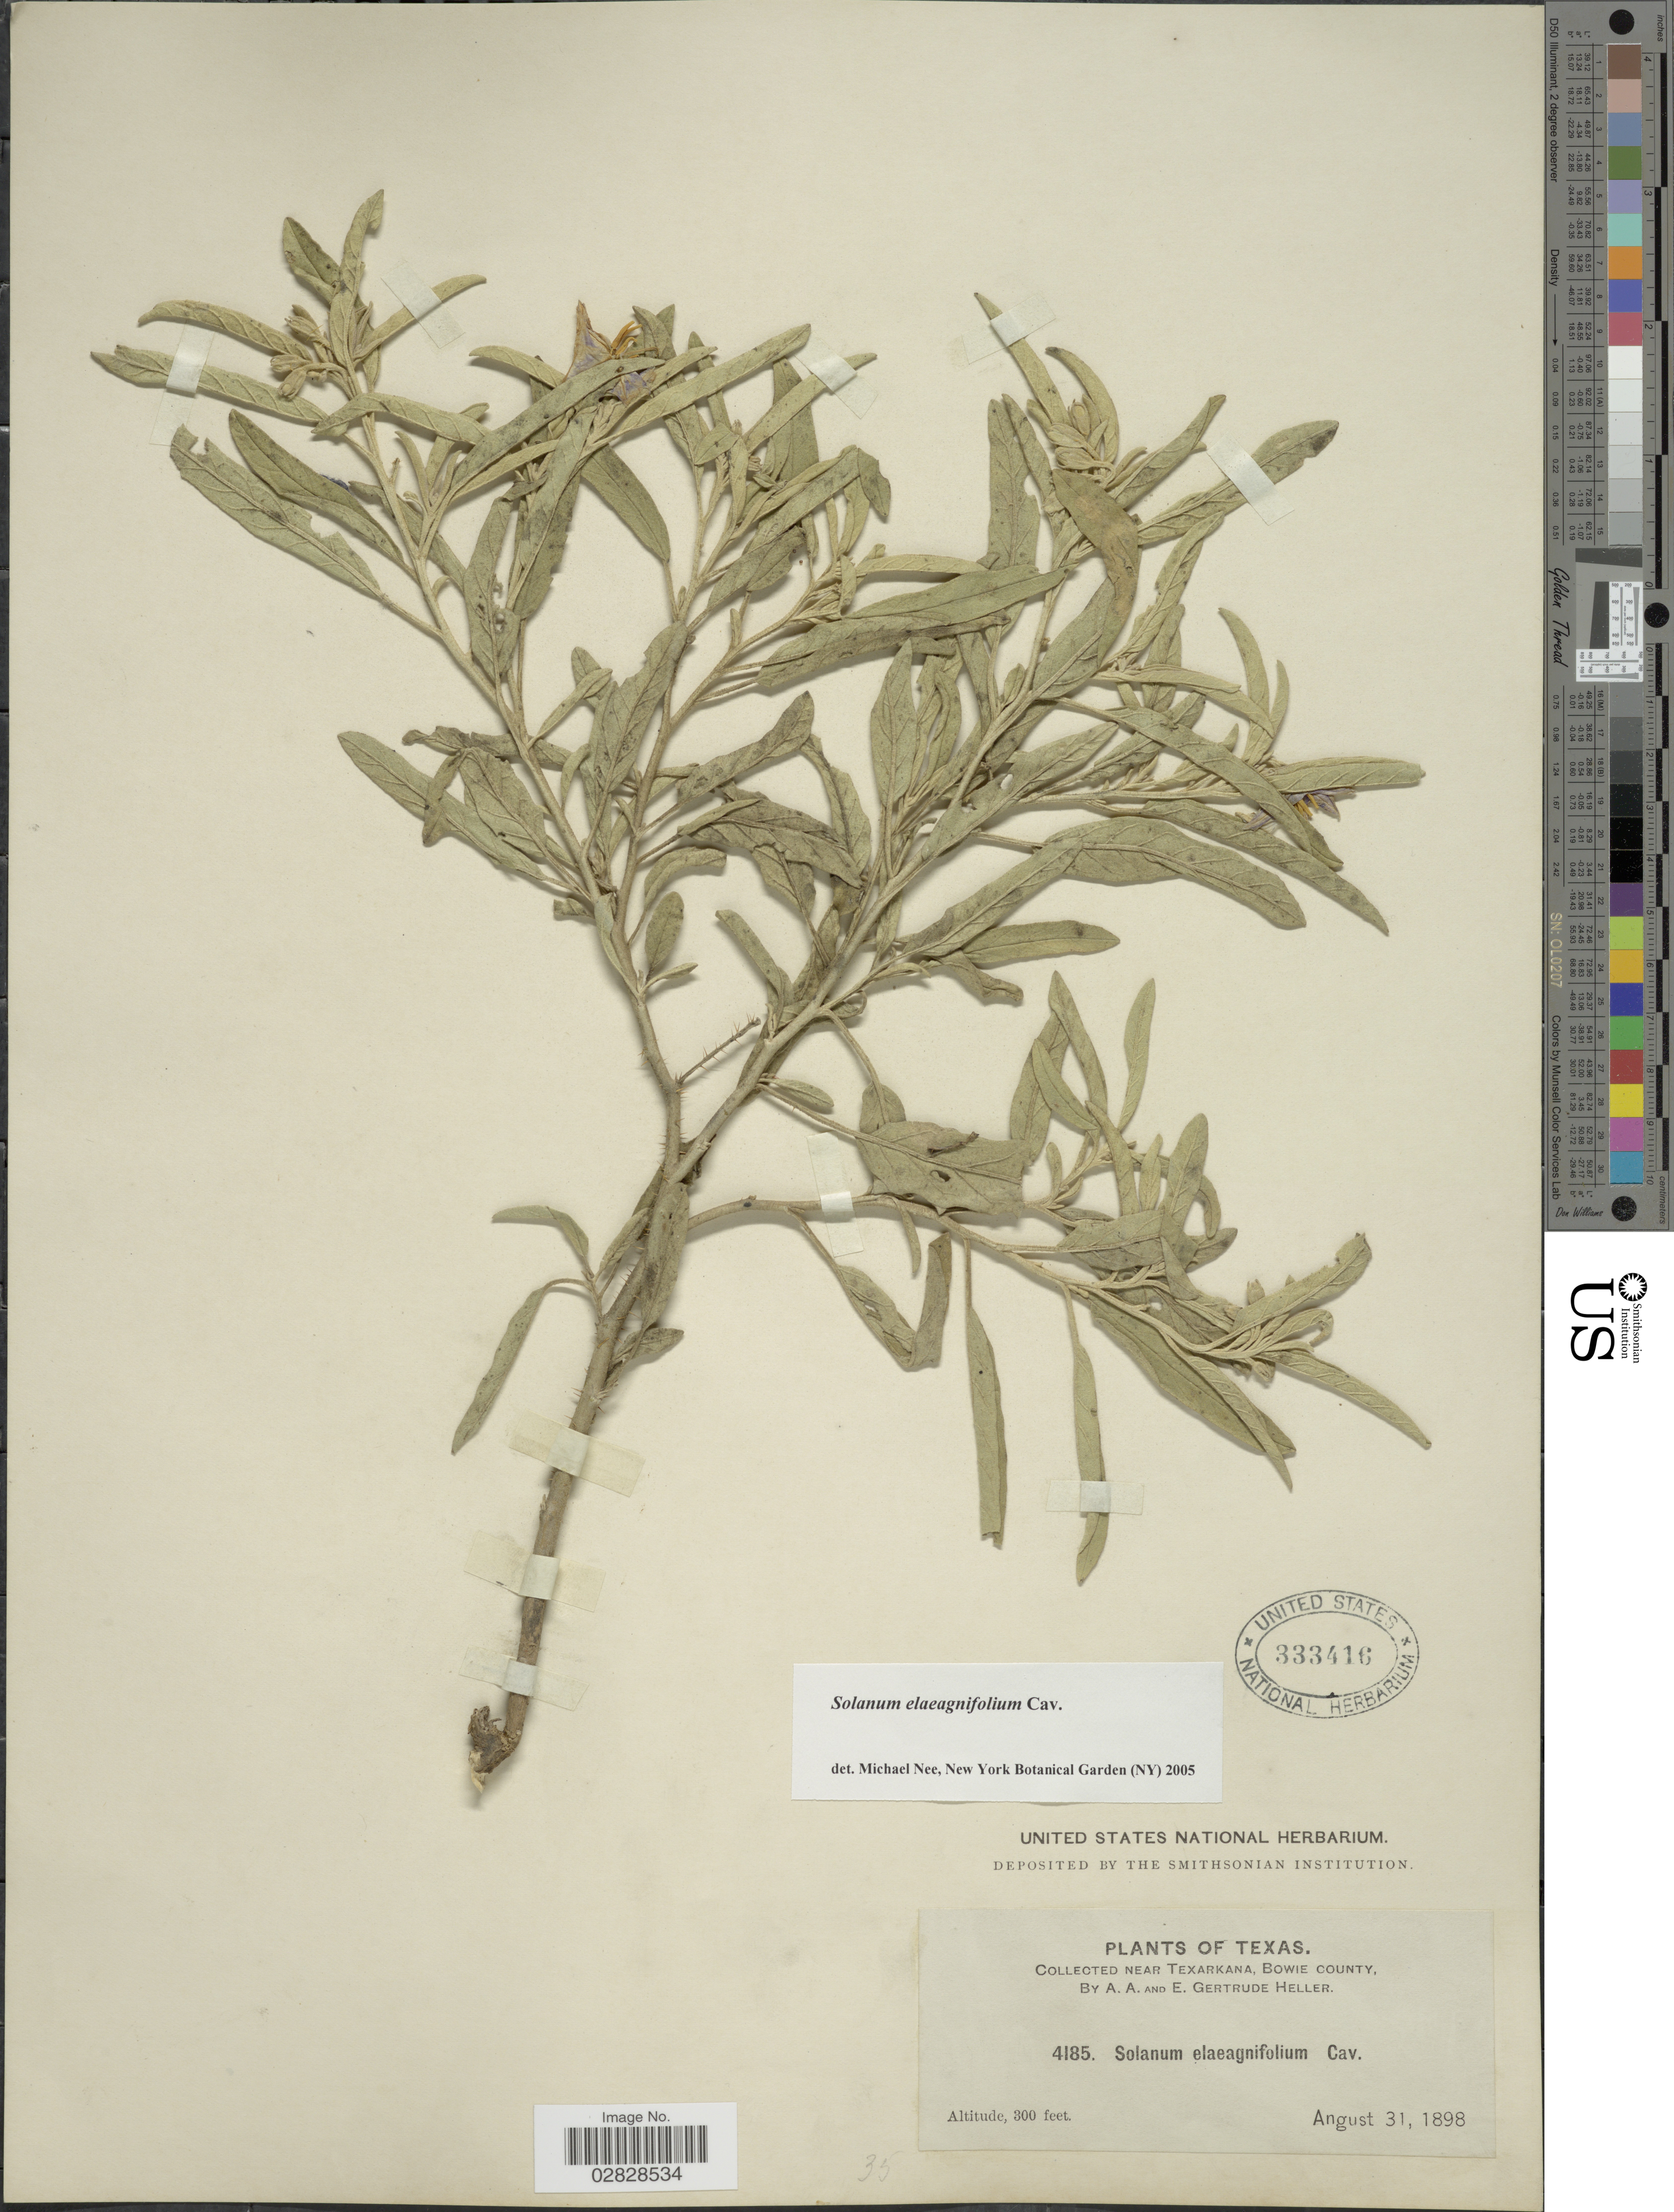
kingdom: Plantae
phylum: Tracheophyta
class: Magnoliopsida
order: Solanales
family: Solanaceae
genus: Solanum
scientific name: Solanum elaeagnifolium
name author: Cav.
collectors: A. A. Heller & E. G. Heller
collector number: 4185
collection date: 1898-08-31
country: United States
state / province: Texas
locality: Near Texarkana, Bowie County.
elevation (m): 91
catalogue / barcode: US 333416